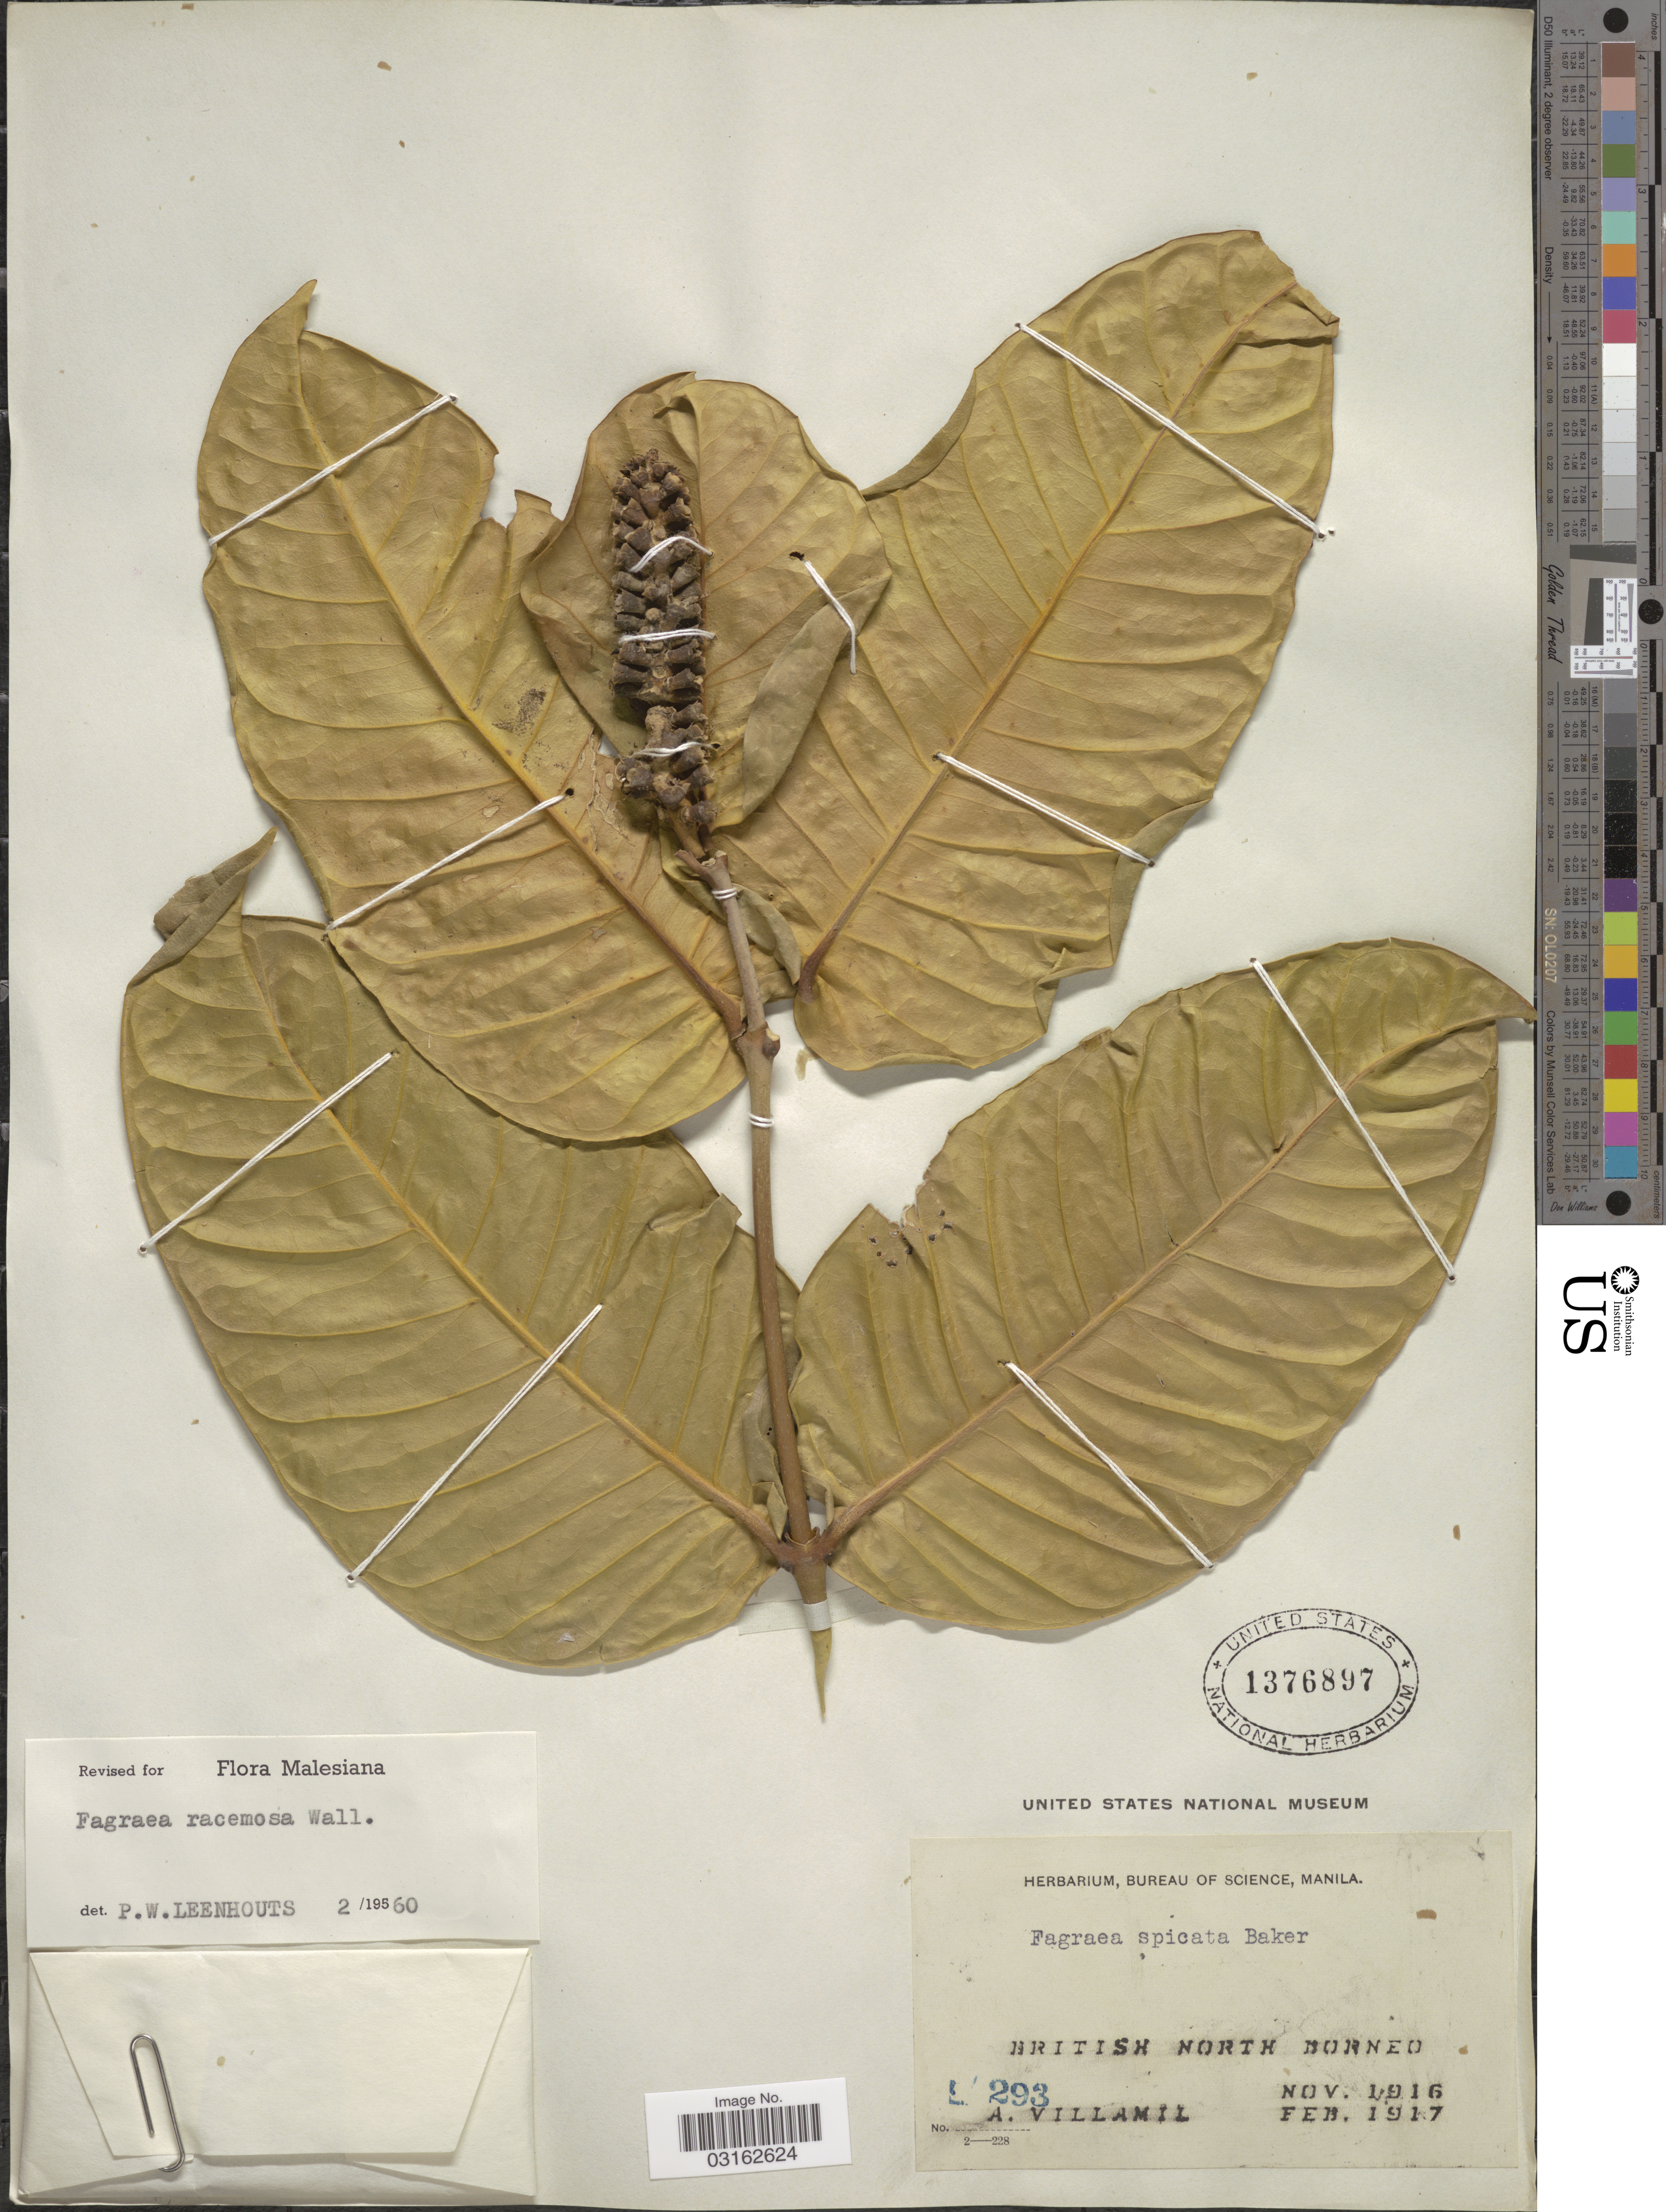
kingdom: Plantae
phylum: Tracheophyta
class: Magnoliopsida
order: Gentianales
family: Gentianaceae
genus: Fagraea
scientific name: Fagraea racemosa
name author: Jack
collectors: A. Villamil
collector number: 293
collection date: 1916-11-01/1917-02-01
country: Malaysia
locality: British North Borneo.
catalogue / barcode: US 1376897